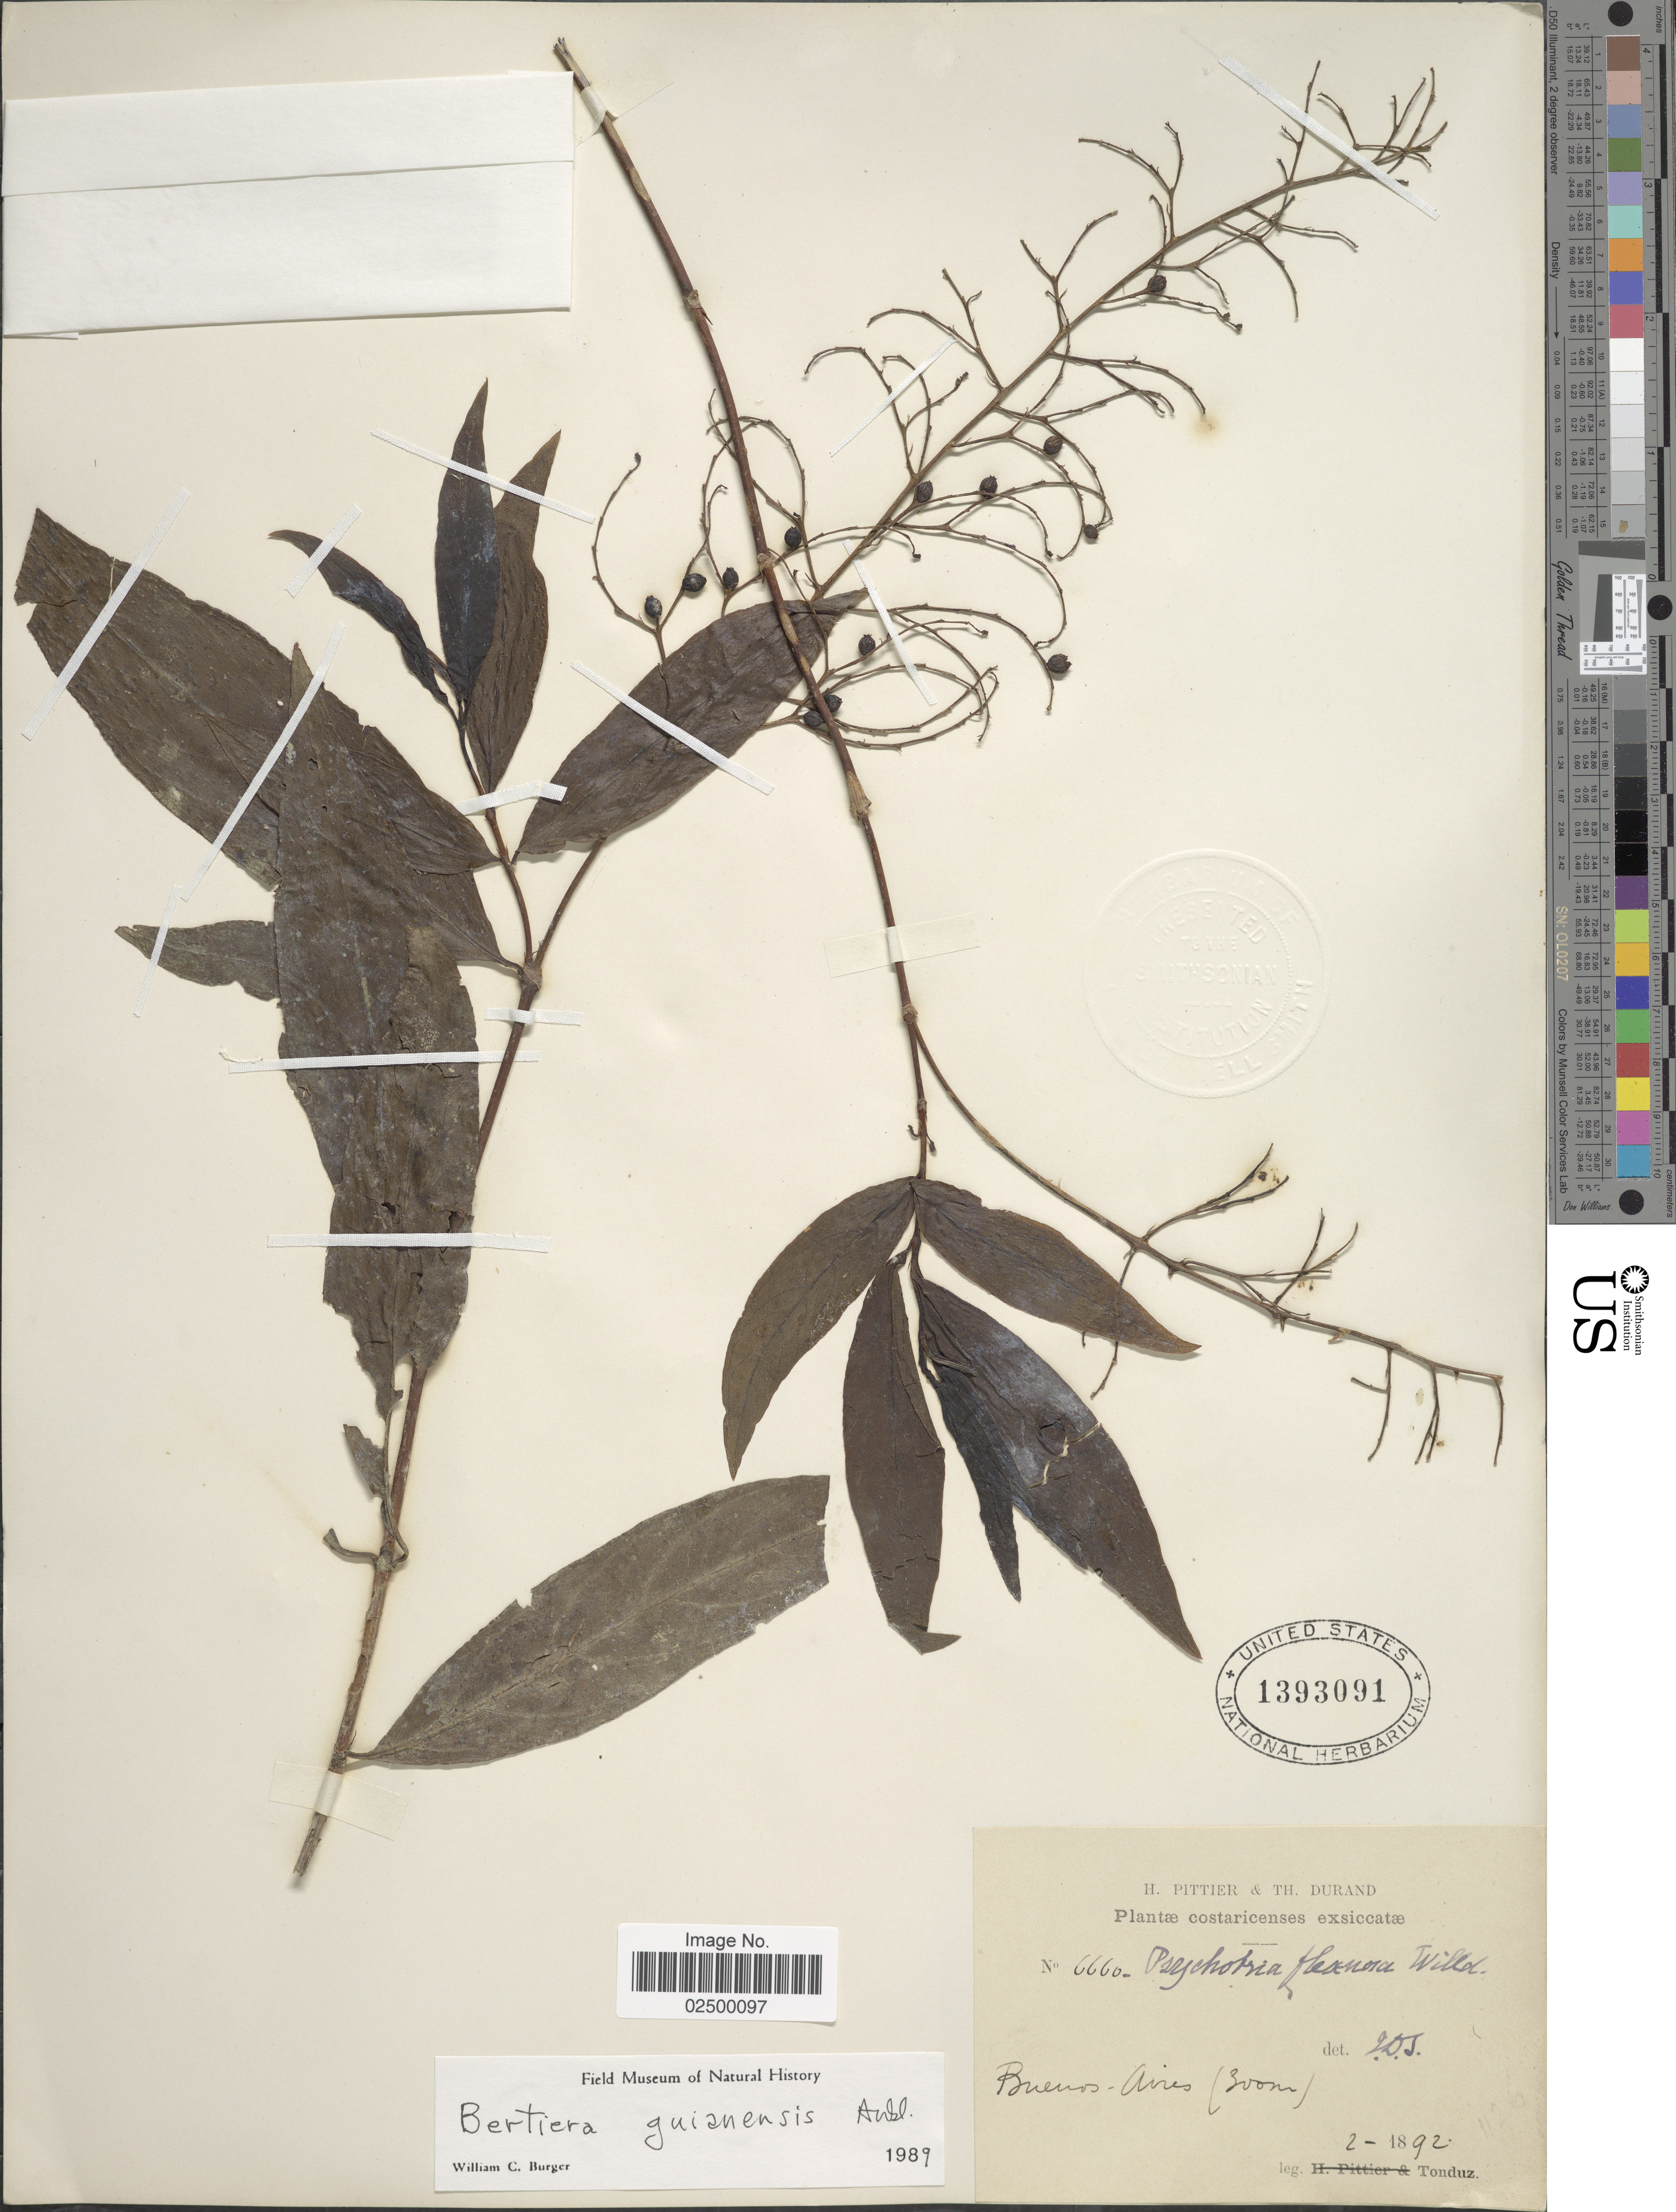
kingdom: Plantae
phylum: Tracheophyta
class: Magnoliopsida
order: Gentianales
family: Rubiaceae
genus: Bertiera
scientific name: Bertiera guianensis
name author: Aubl.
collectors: A. Tonduz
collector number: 6660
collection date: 1892-02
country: Costa Rica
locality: Buenos-Aires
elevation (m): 300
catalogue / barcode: US 1393091